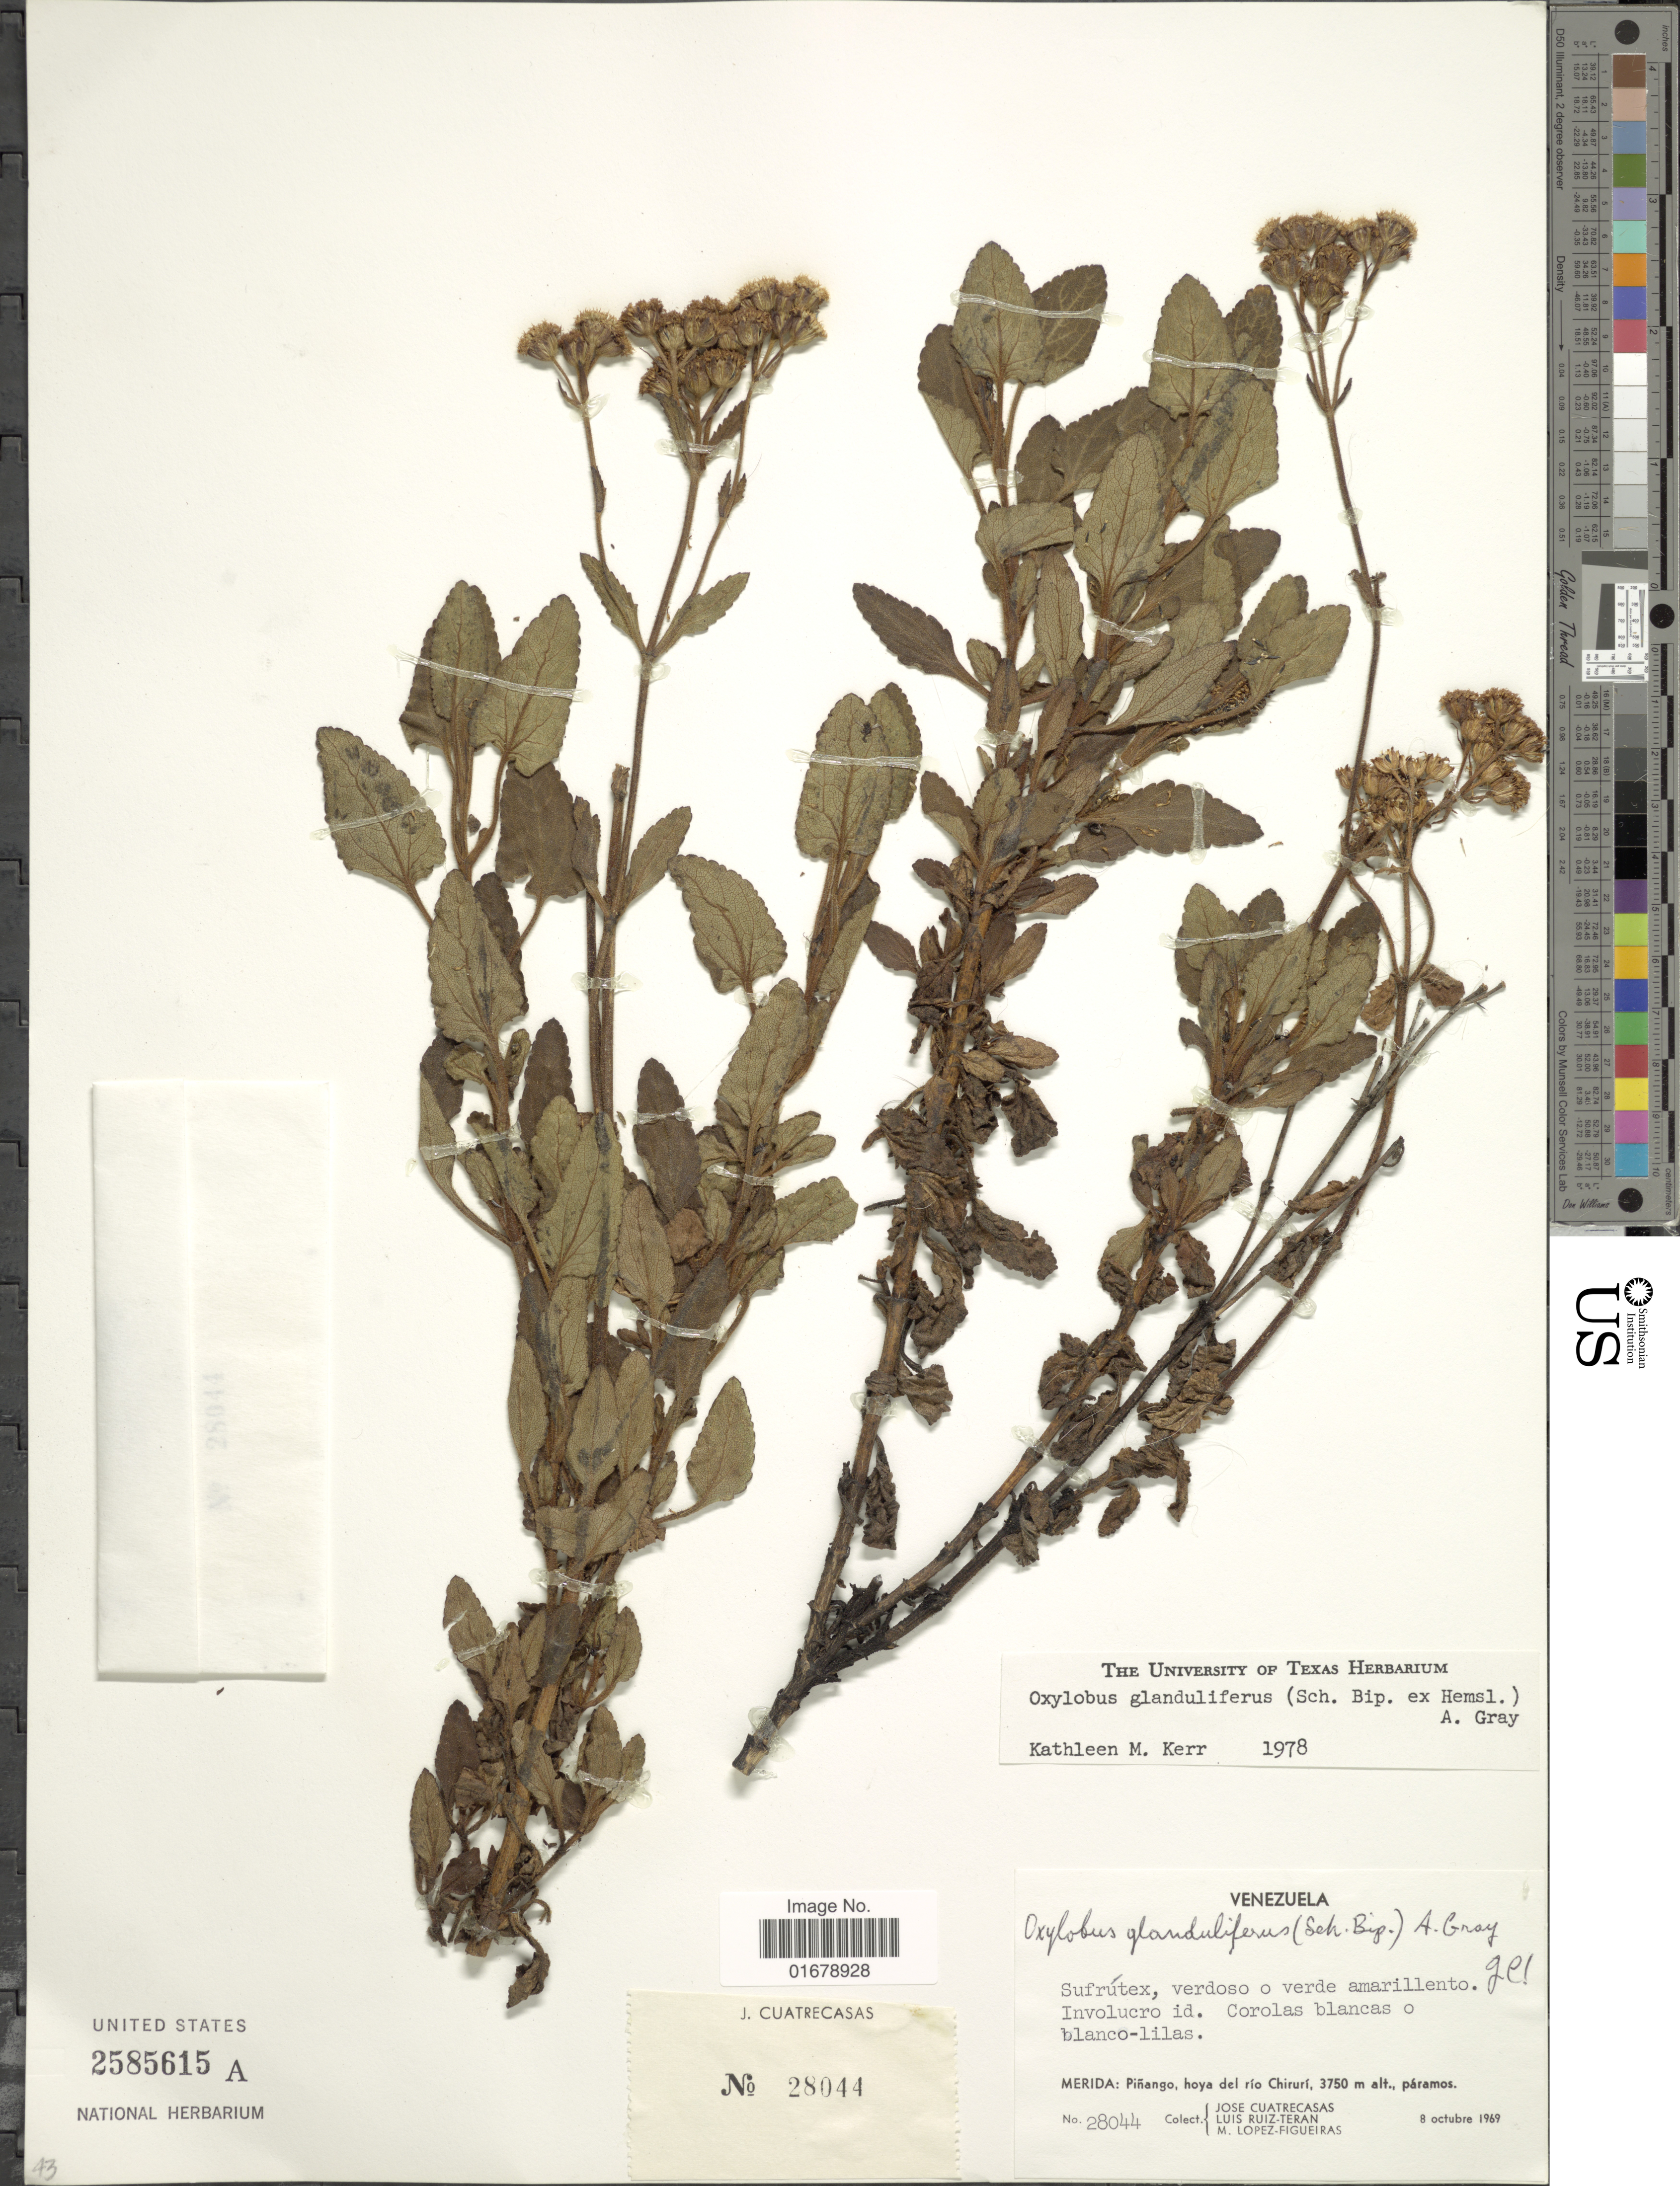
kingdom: Plantae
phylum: Tracheophyta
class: Magnoliopsida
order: Asterales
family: Asteraceae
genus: Oxylobus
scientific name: Oxylobus glanduliferus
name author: (Sch. Bip.) A. Gray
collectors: J. Cuatrecasas, L. E. Ruíz-Terán & M. Lopéz-F.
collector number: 28044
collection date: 1969-10-08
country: Venezuela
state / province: Mérida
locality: Venezuela. Merida: Piñango, hoya del Rio Chiruri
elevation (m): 3750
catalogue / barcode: US 2585615A